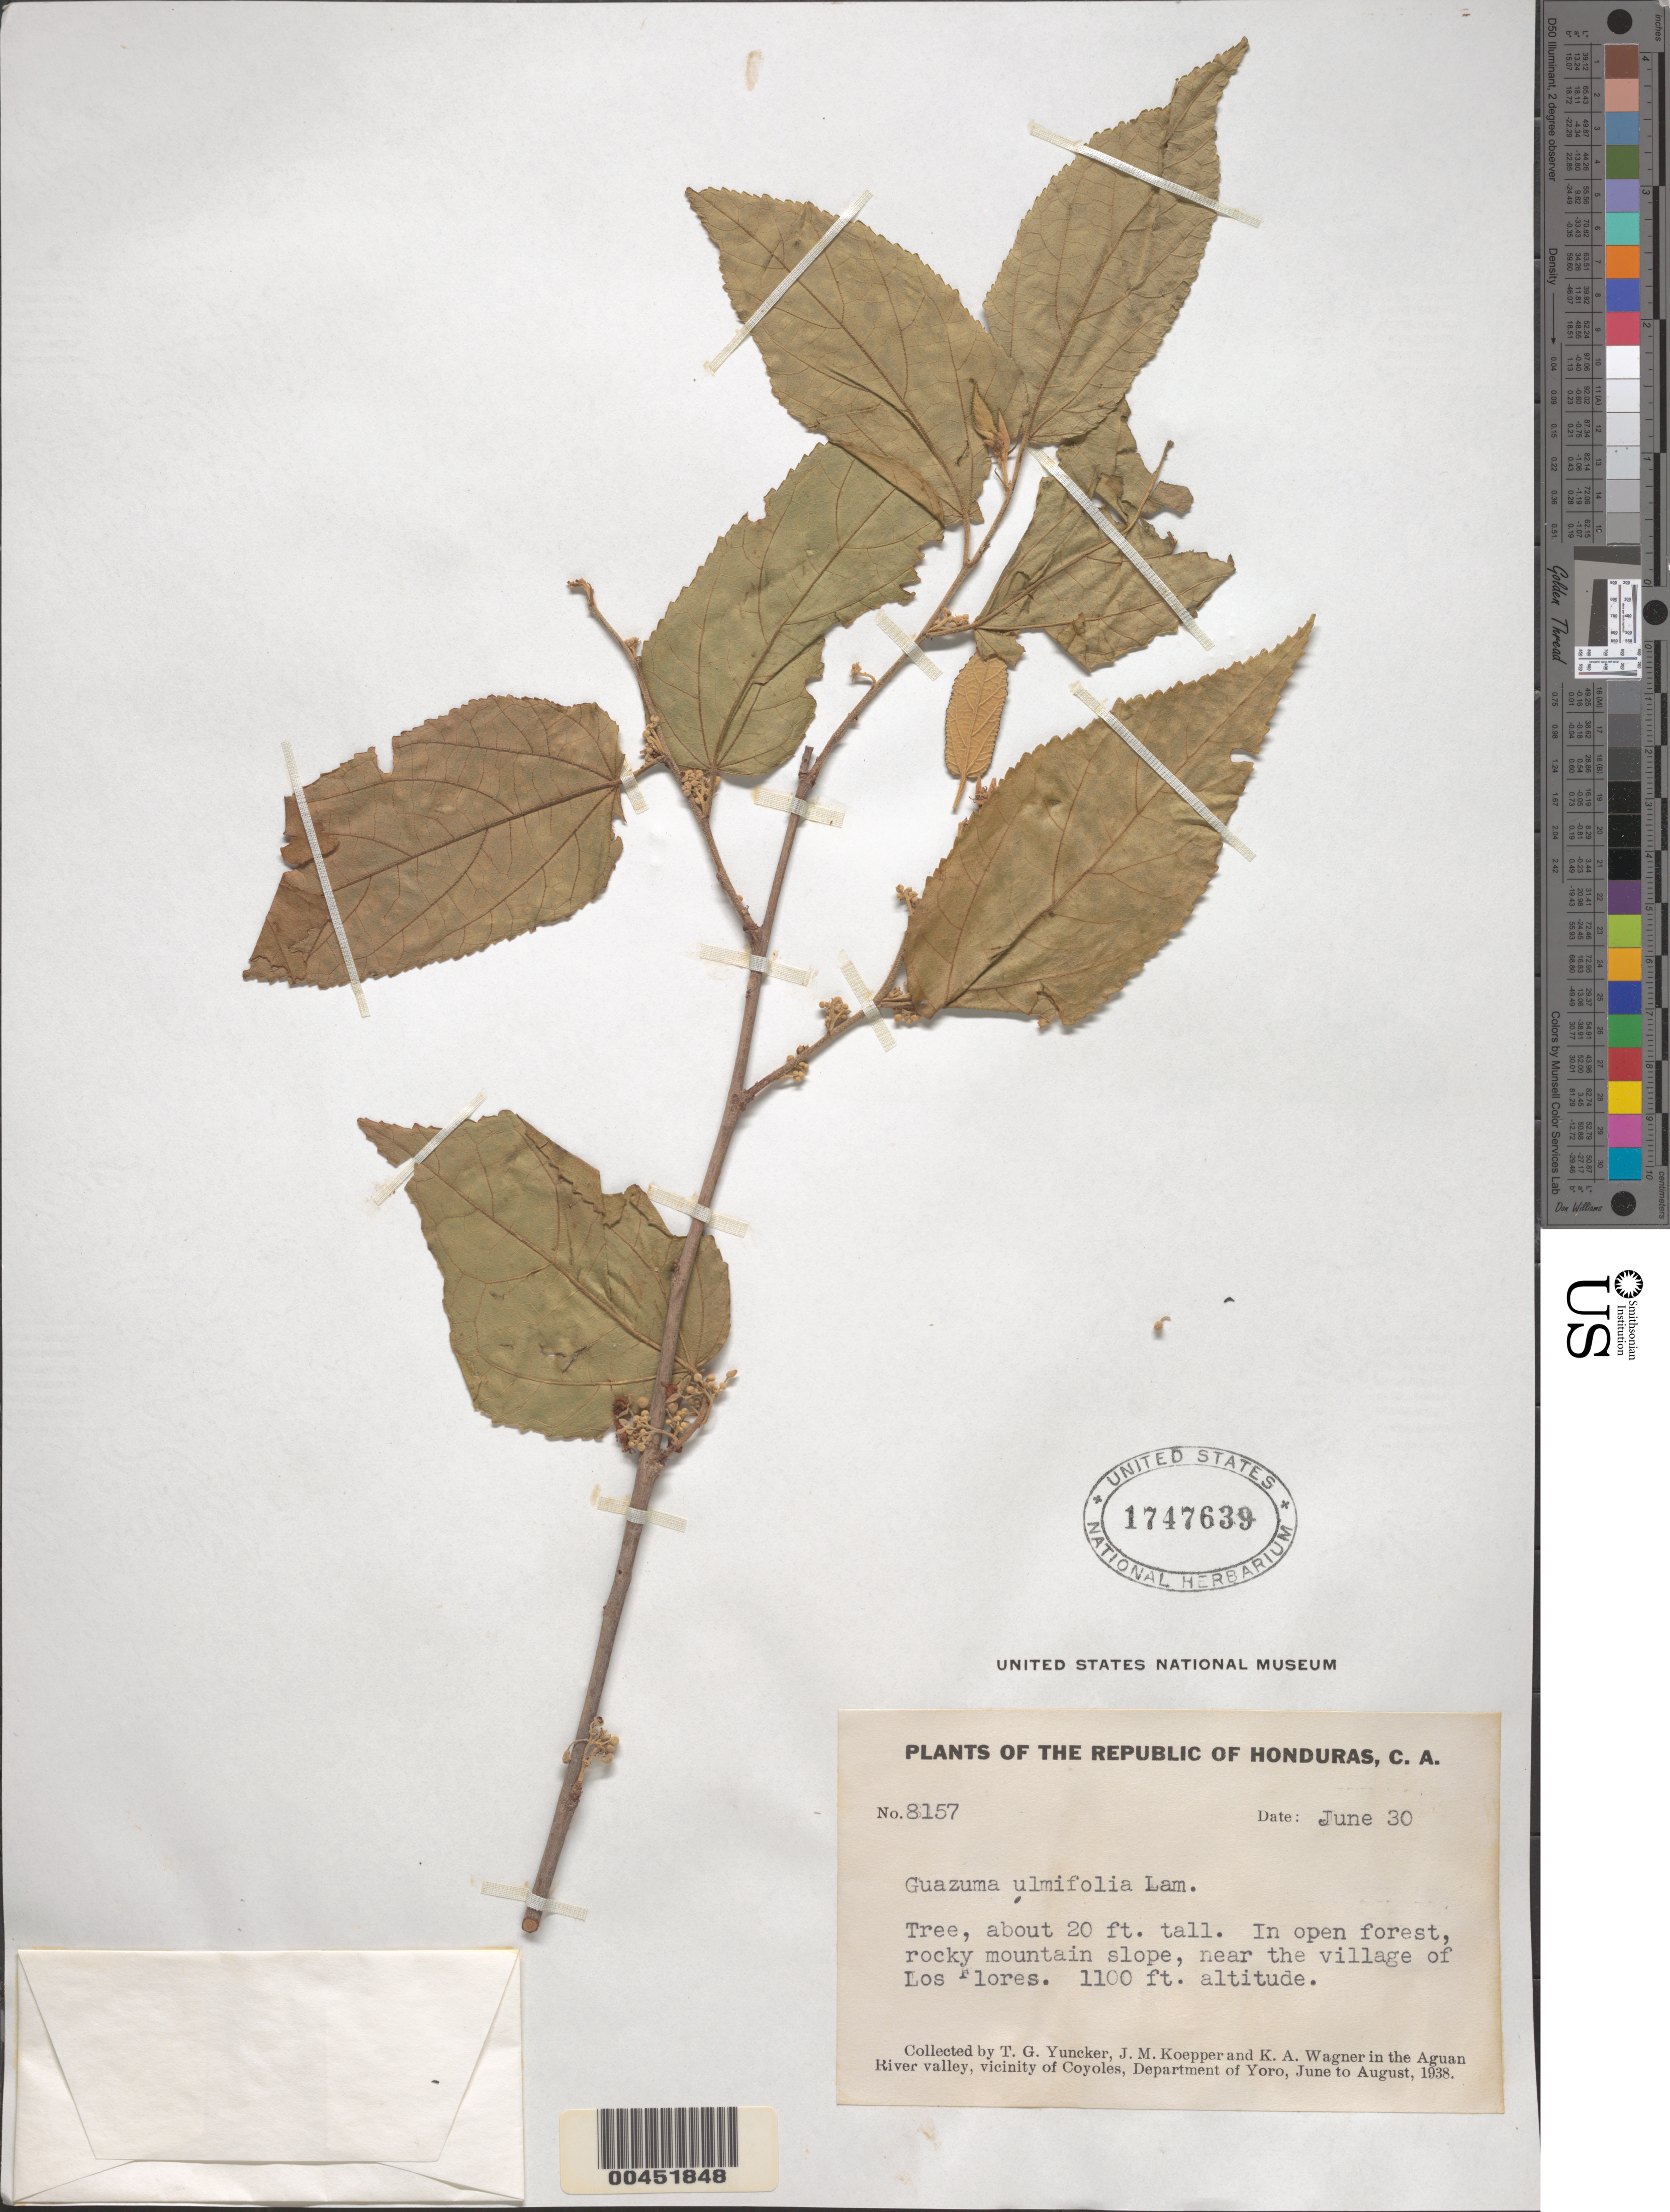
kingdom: Plantae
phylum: Tracheophyta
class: Magnoliopsida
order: Malvales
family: Malvaceae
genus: Guazuma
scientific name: Guazuma ulmifolia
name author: Lam.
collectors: T. G. Yuncker, J. M. Koepper & K. A. Wagner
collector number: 8157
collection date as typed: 30 Jun 1938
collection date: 1938-06-30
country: Honduras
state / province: Yoro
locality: Near the village of Los Flores, Aguan River valley, vicinity of Coyoles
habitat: Open forest, rocky mountain slope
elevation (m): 335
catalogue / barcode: US 1747639